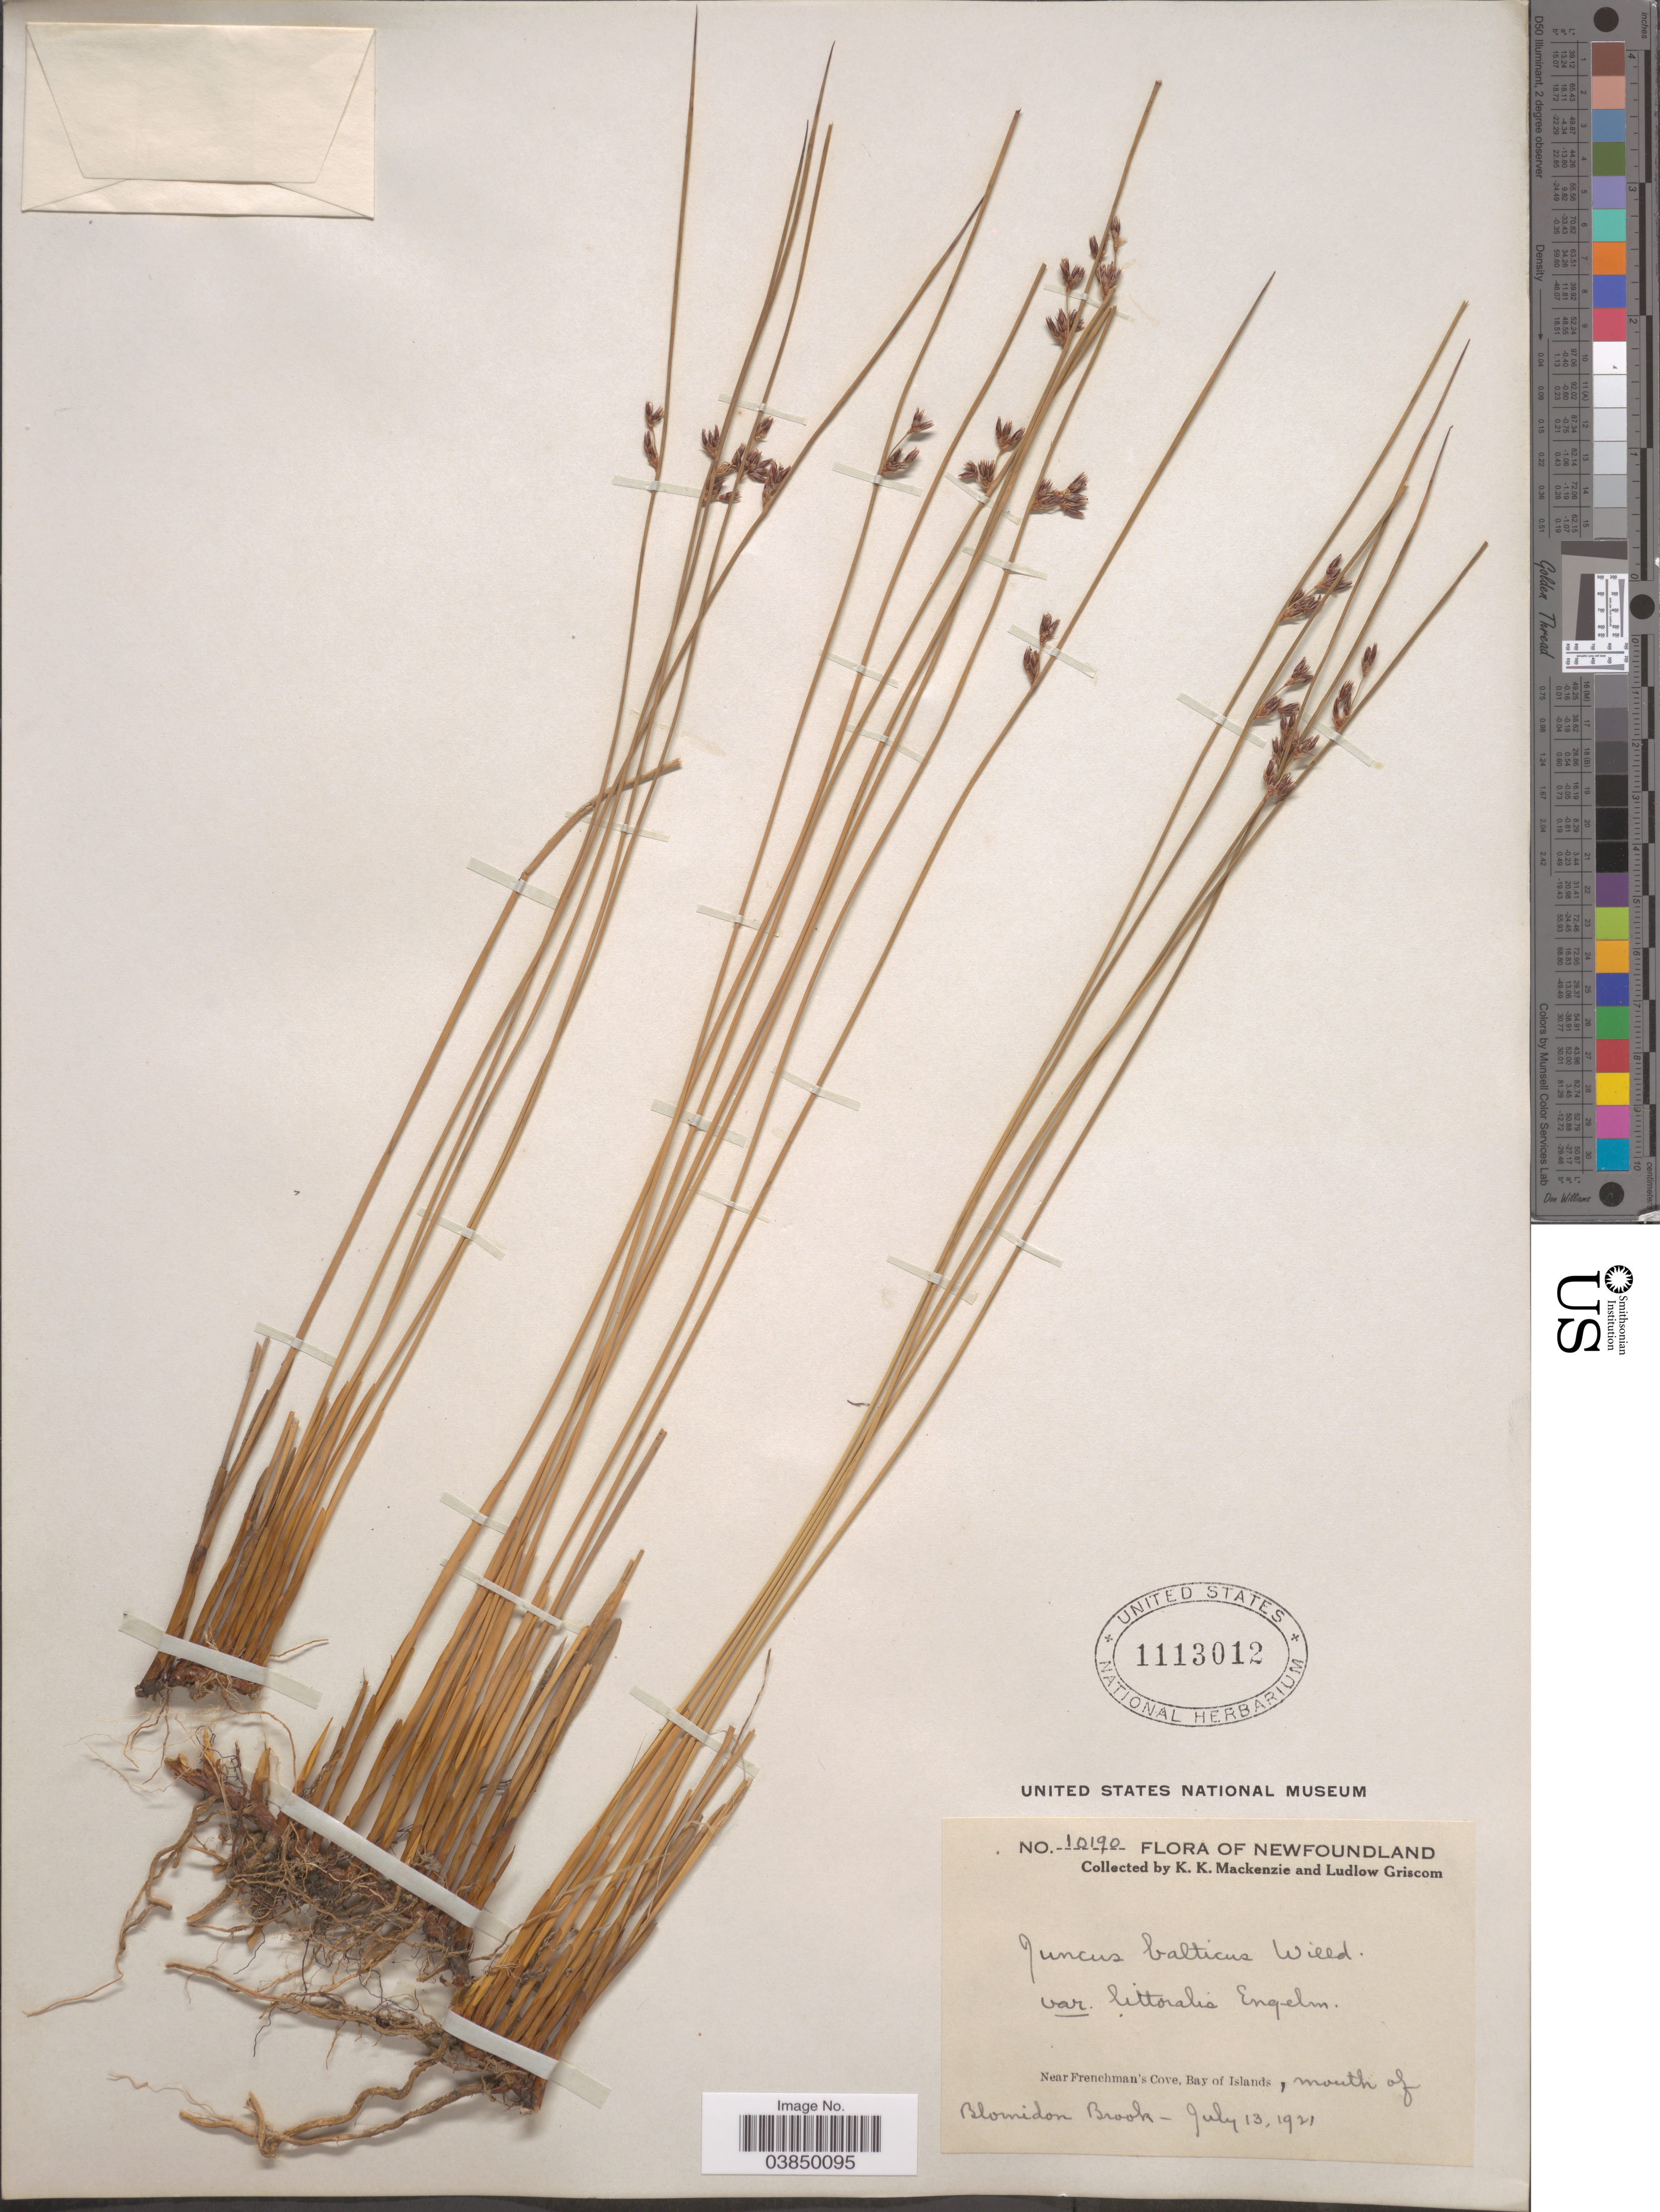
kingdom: Plantae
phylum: Tracheophyta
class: Liliopsida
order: Poales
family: Juncaceae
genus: Juncus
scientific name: Juncus balticus var. littoralis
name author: Engelm.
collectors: K. K. Mackenzie & L. Griscom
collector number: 10190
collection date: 1921-07-13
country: Canada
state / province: Newfoundland and Labrador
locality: Near Frenchman's Cove, Bay of Islands, mouth of Blomidon Brook.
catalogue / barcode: US 1113012